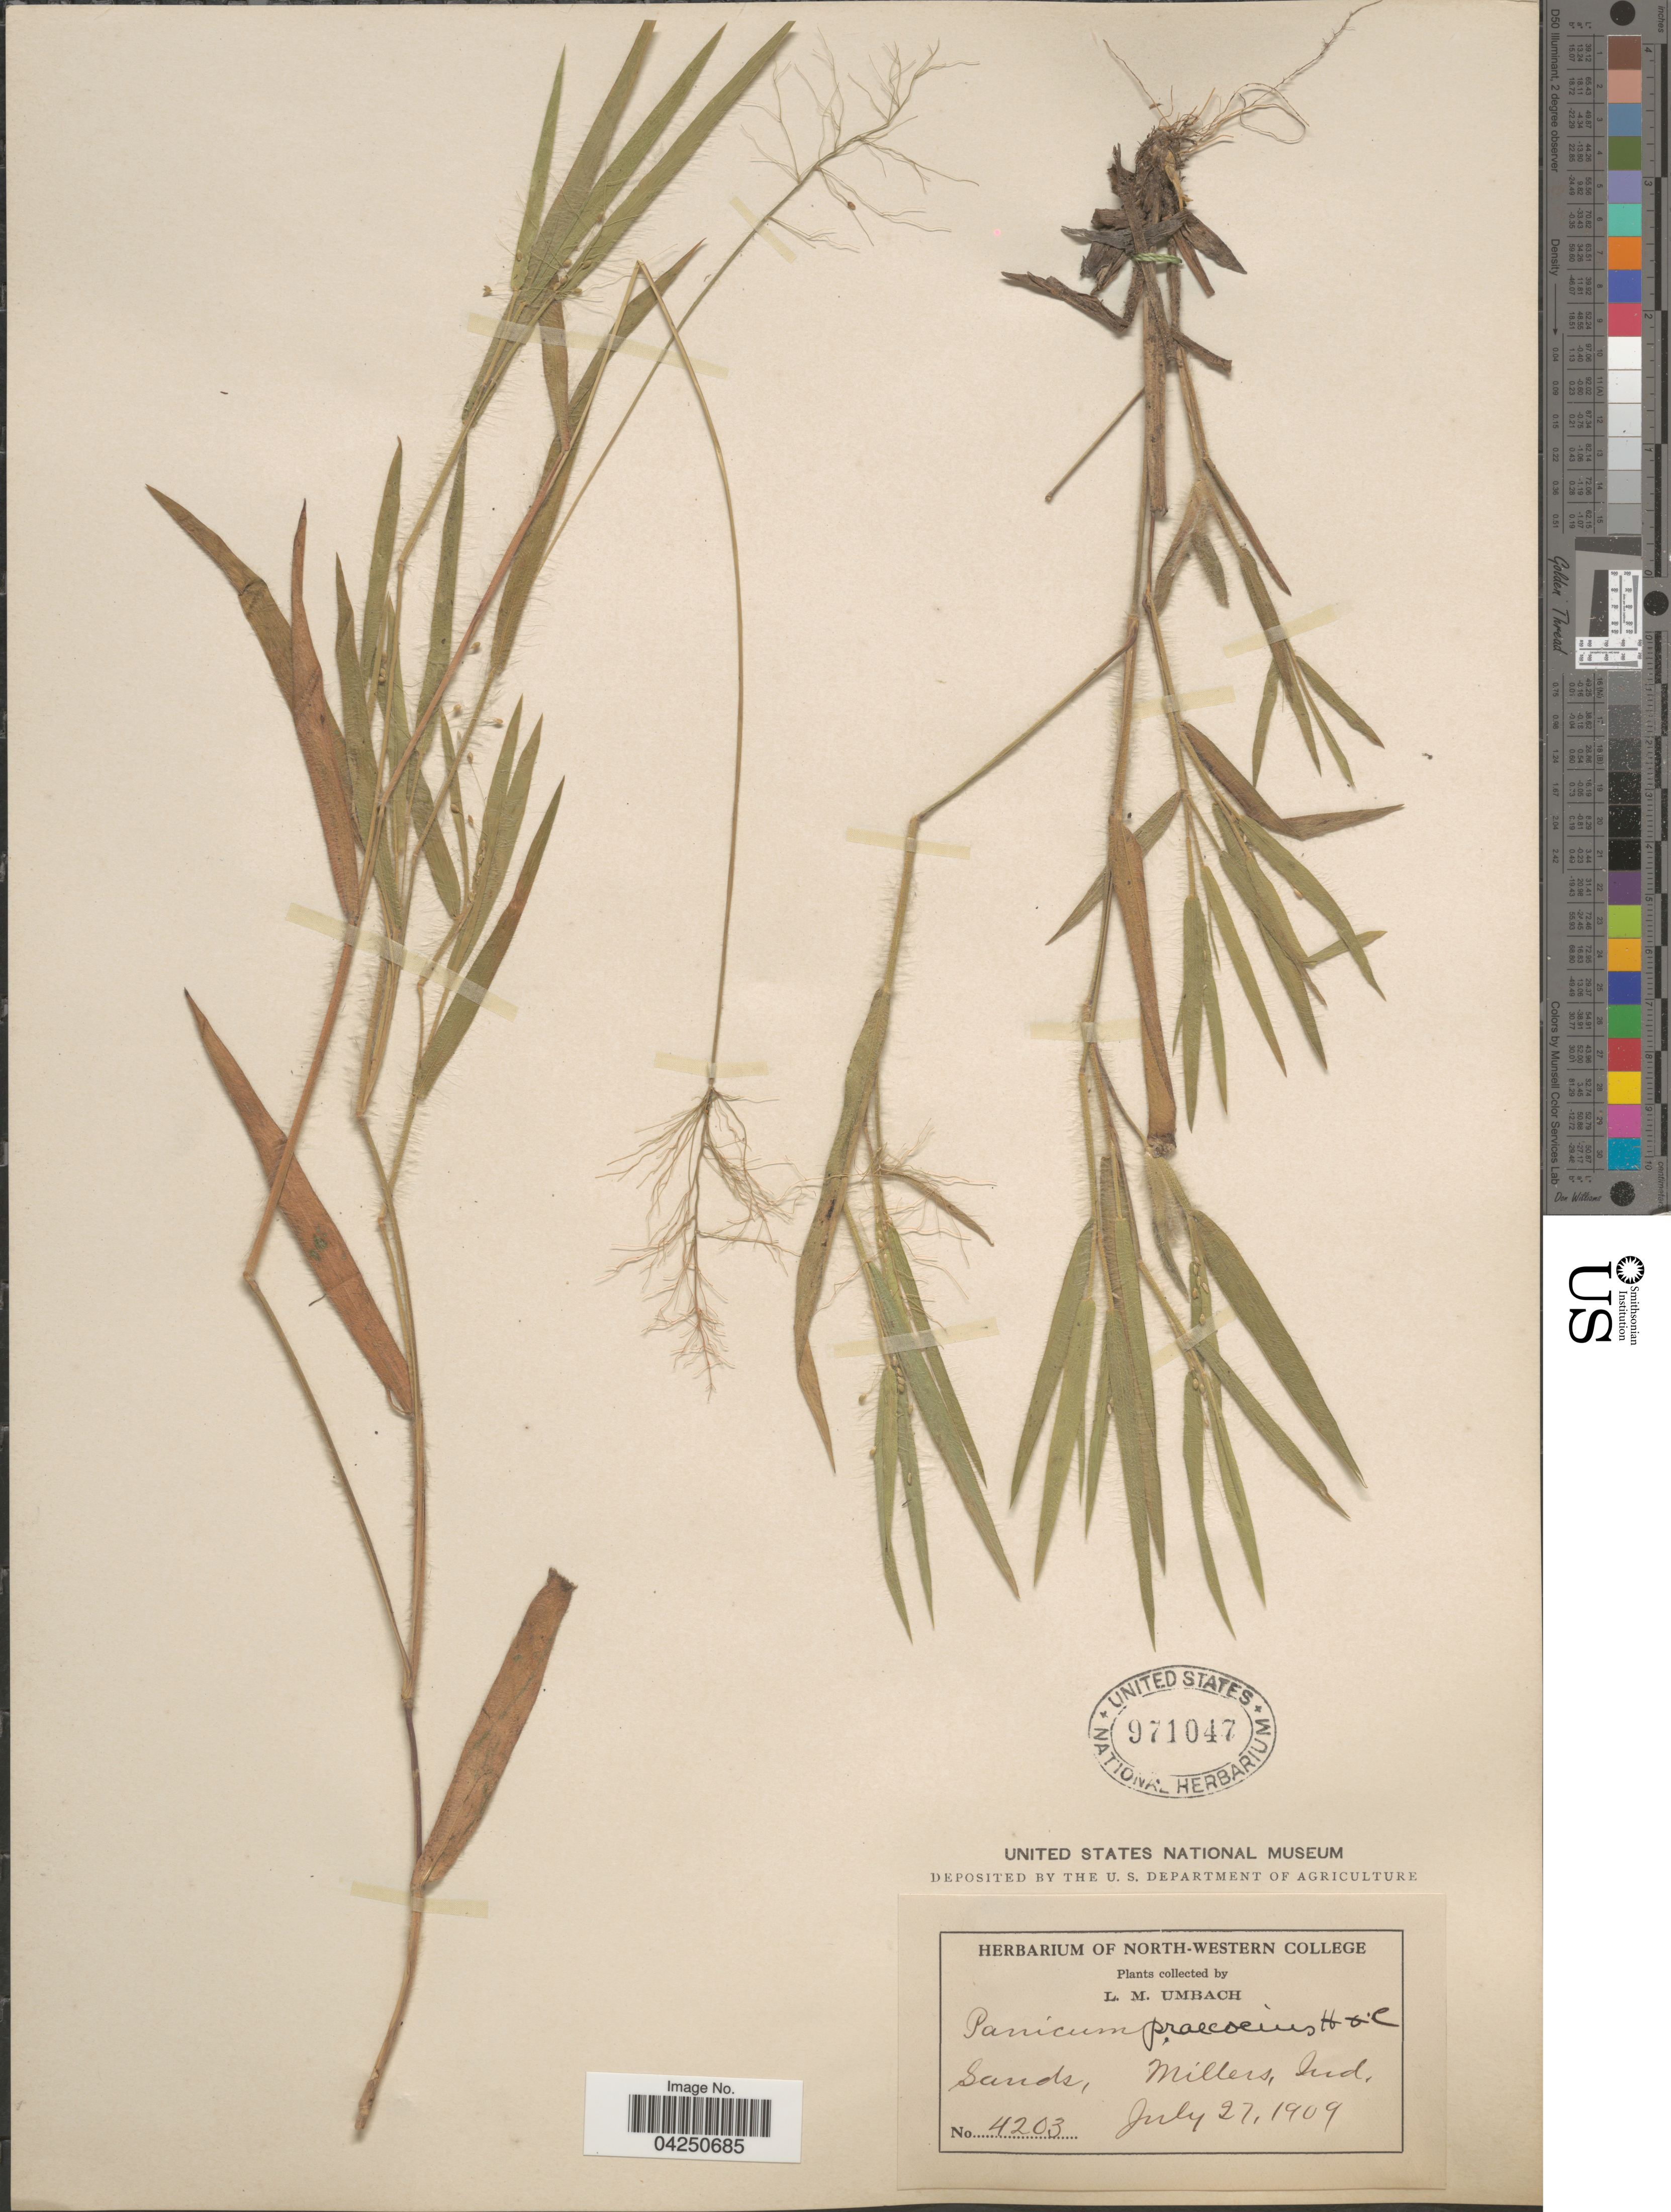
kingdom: Plantae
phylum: Tracheophyta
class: Liliopsida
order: Poales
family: Poaceae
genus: Dichanthelium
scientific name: Dichanthelium acuminatum var. acuminatum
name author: (Sw.) Gould & C.A. Clark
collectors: L. M. Umbach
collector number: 4203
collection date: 1909-07-27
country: United States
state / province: Indiana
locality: Sands, Millers.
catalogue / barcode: US 971047